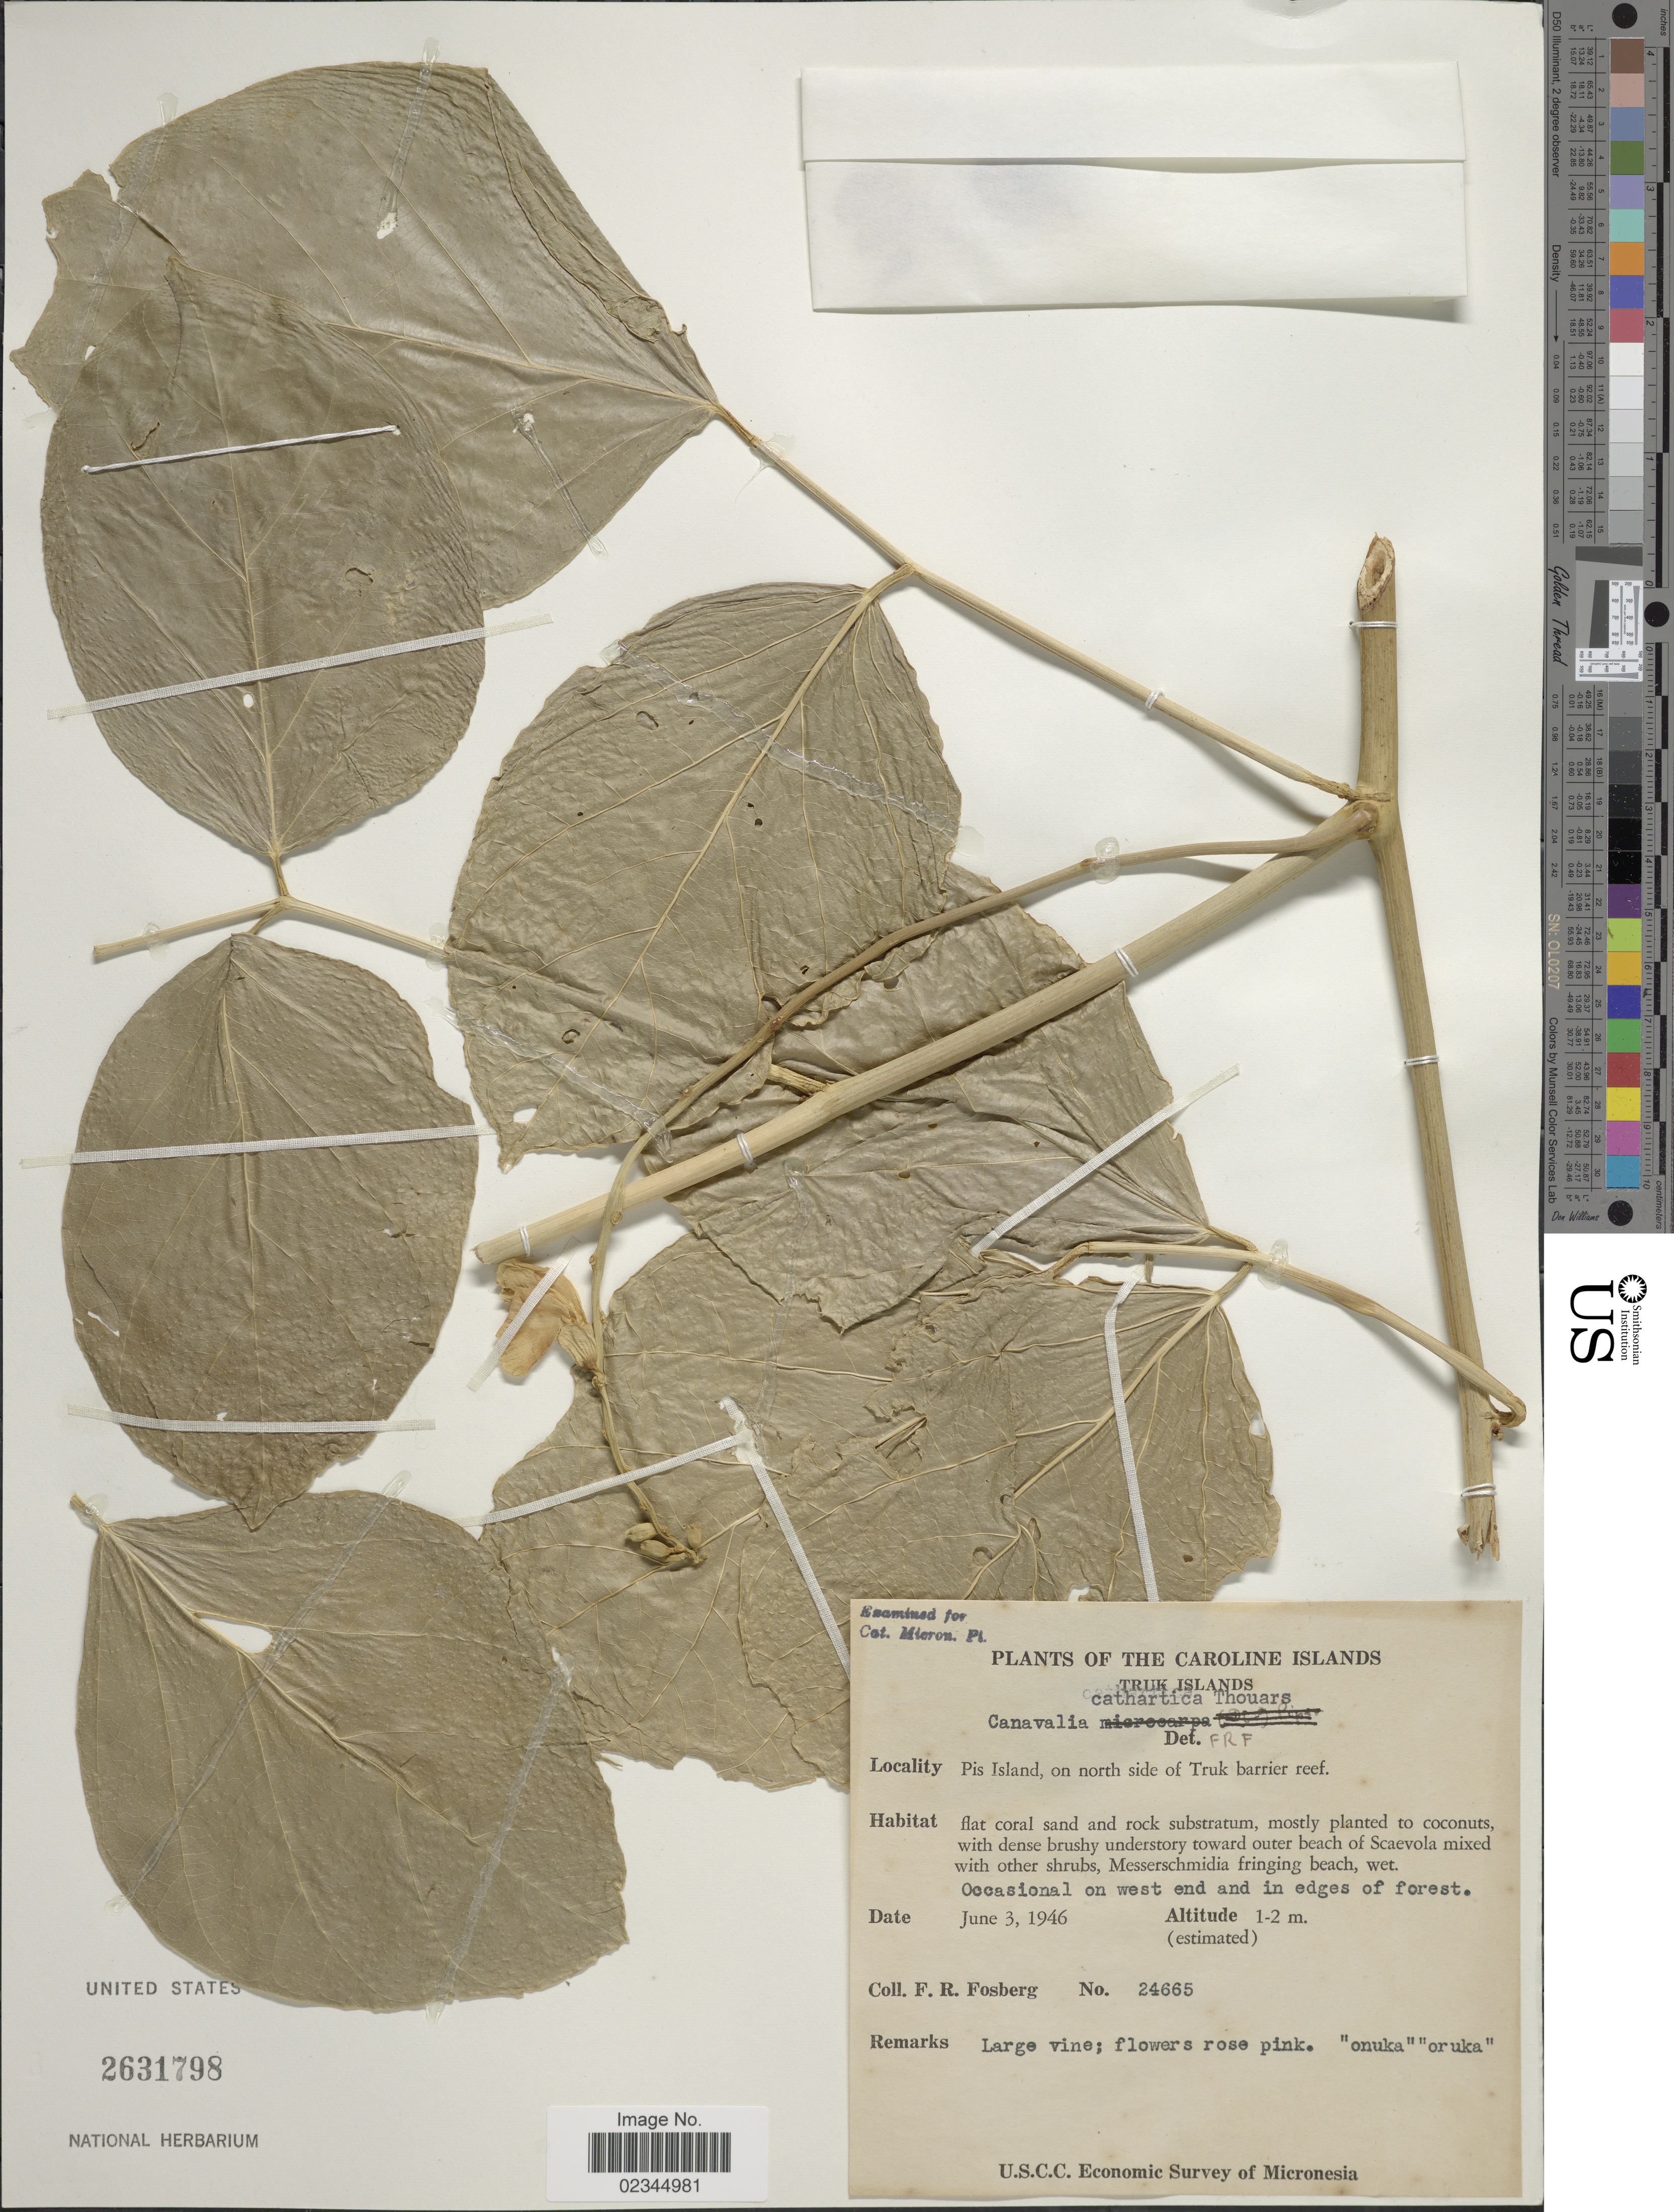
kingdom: Plantae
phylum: Tracheophyta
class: Magnoliopsida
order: Fabales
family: Fabaceae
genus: Canavalia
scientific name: Canavalia cathartica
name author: Thouars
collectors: F. R. Fosberg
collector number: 24665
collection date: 1946-06-03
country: Micronesia, Federated States of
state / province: Truk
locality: The Caroline Islands, Pis Island, on north side of Truk barrier reef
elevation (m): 1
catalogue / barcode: US 2631798